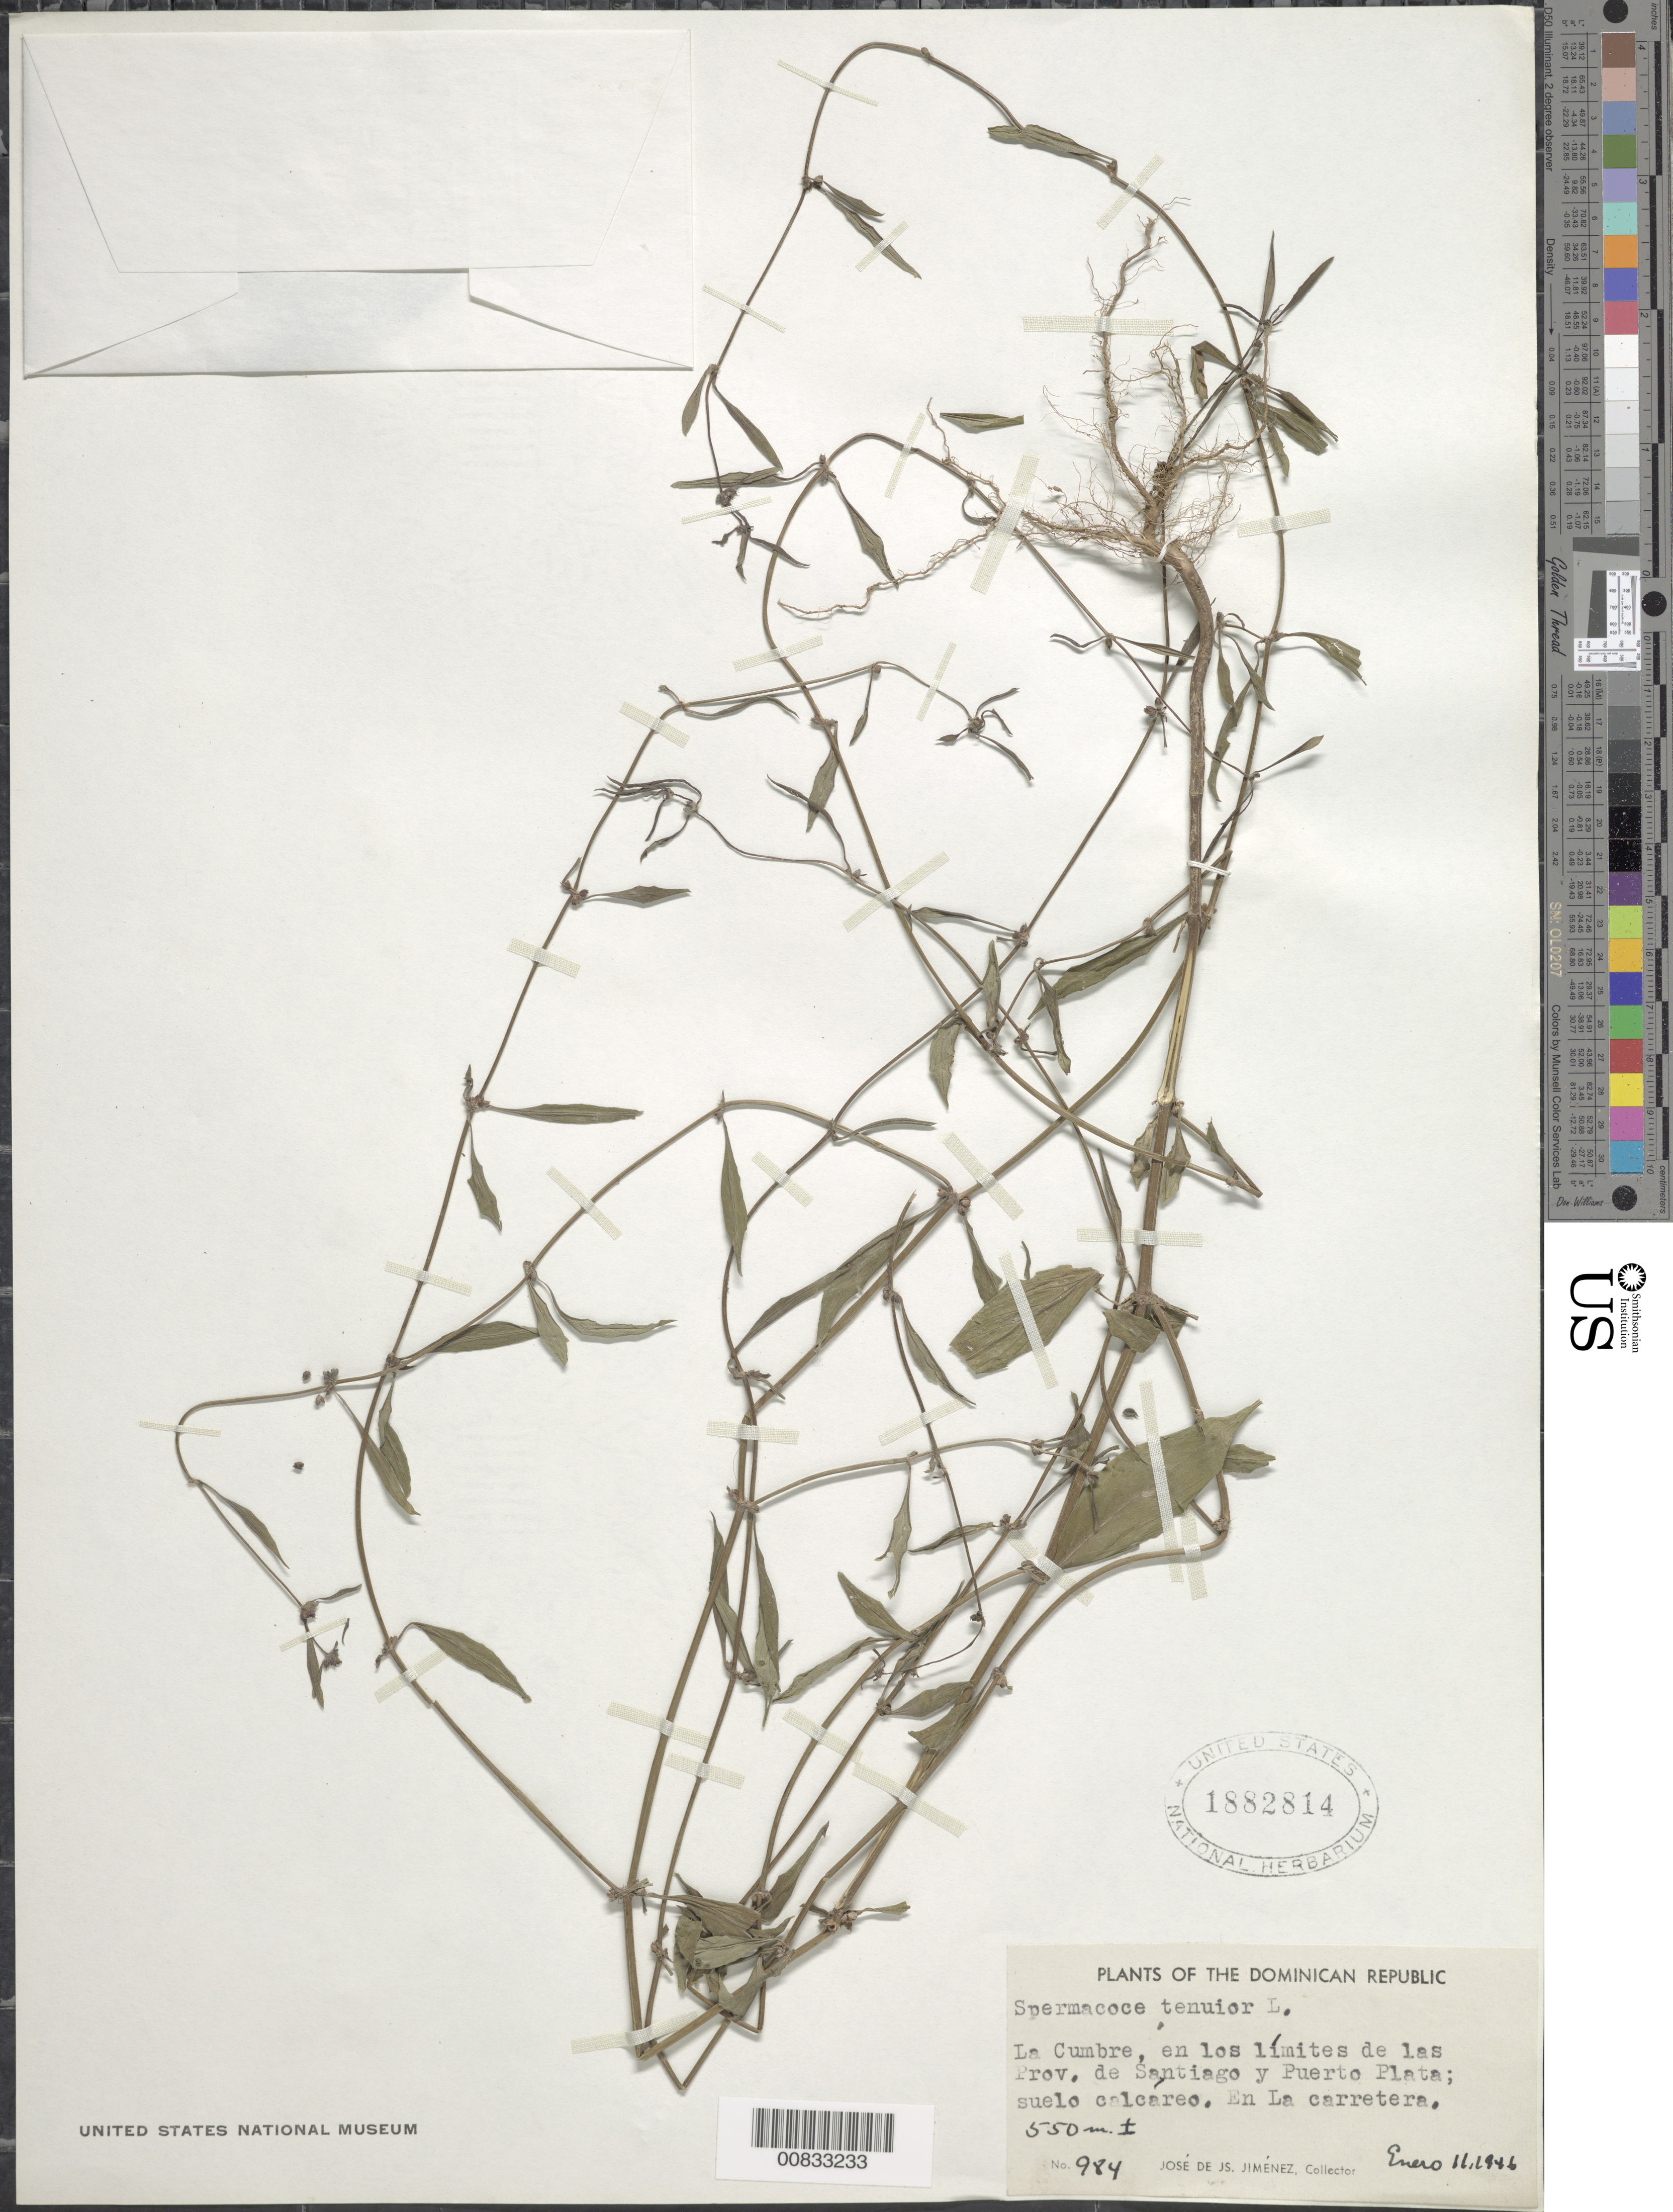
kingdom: Plantae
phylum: Tracheophyta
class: Magnoliopsida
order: Gentianales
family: Rubiaceae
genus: Spermacoce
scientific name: Spermacoce tenuior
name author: L.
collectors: J. J. Jiménez Almonte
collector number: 984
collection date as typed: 11 Jan 1946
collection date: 1946-01-11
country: Dominican Republic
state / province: Santiago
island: Hispaniola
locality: La Cumbre, en los límites de Santiago y Puerto Plata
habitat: Suelo calcáreo en la carretera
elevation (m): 550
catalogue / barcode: US 1882814